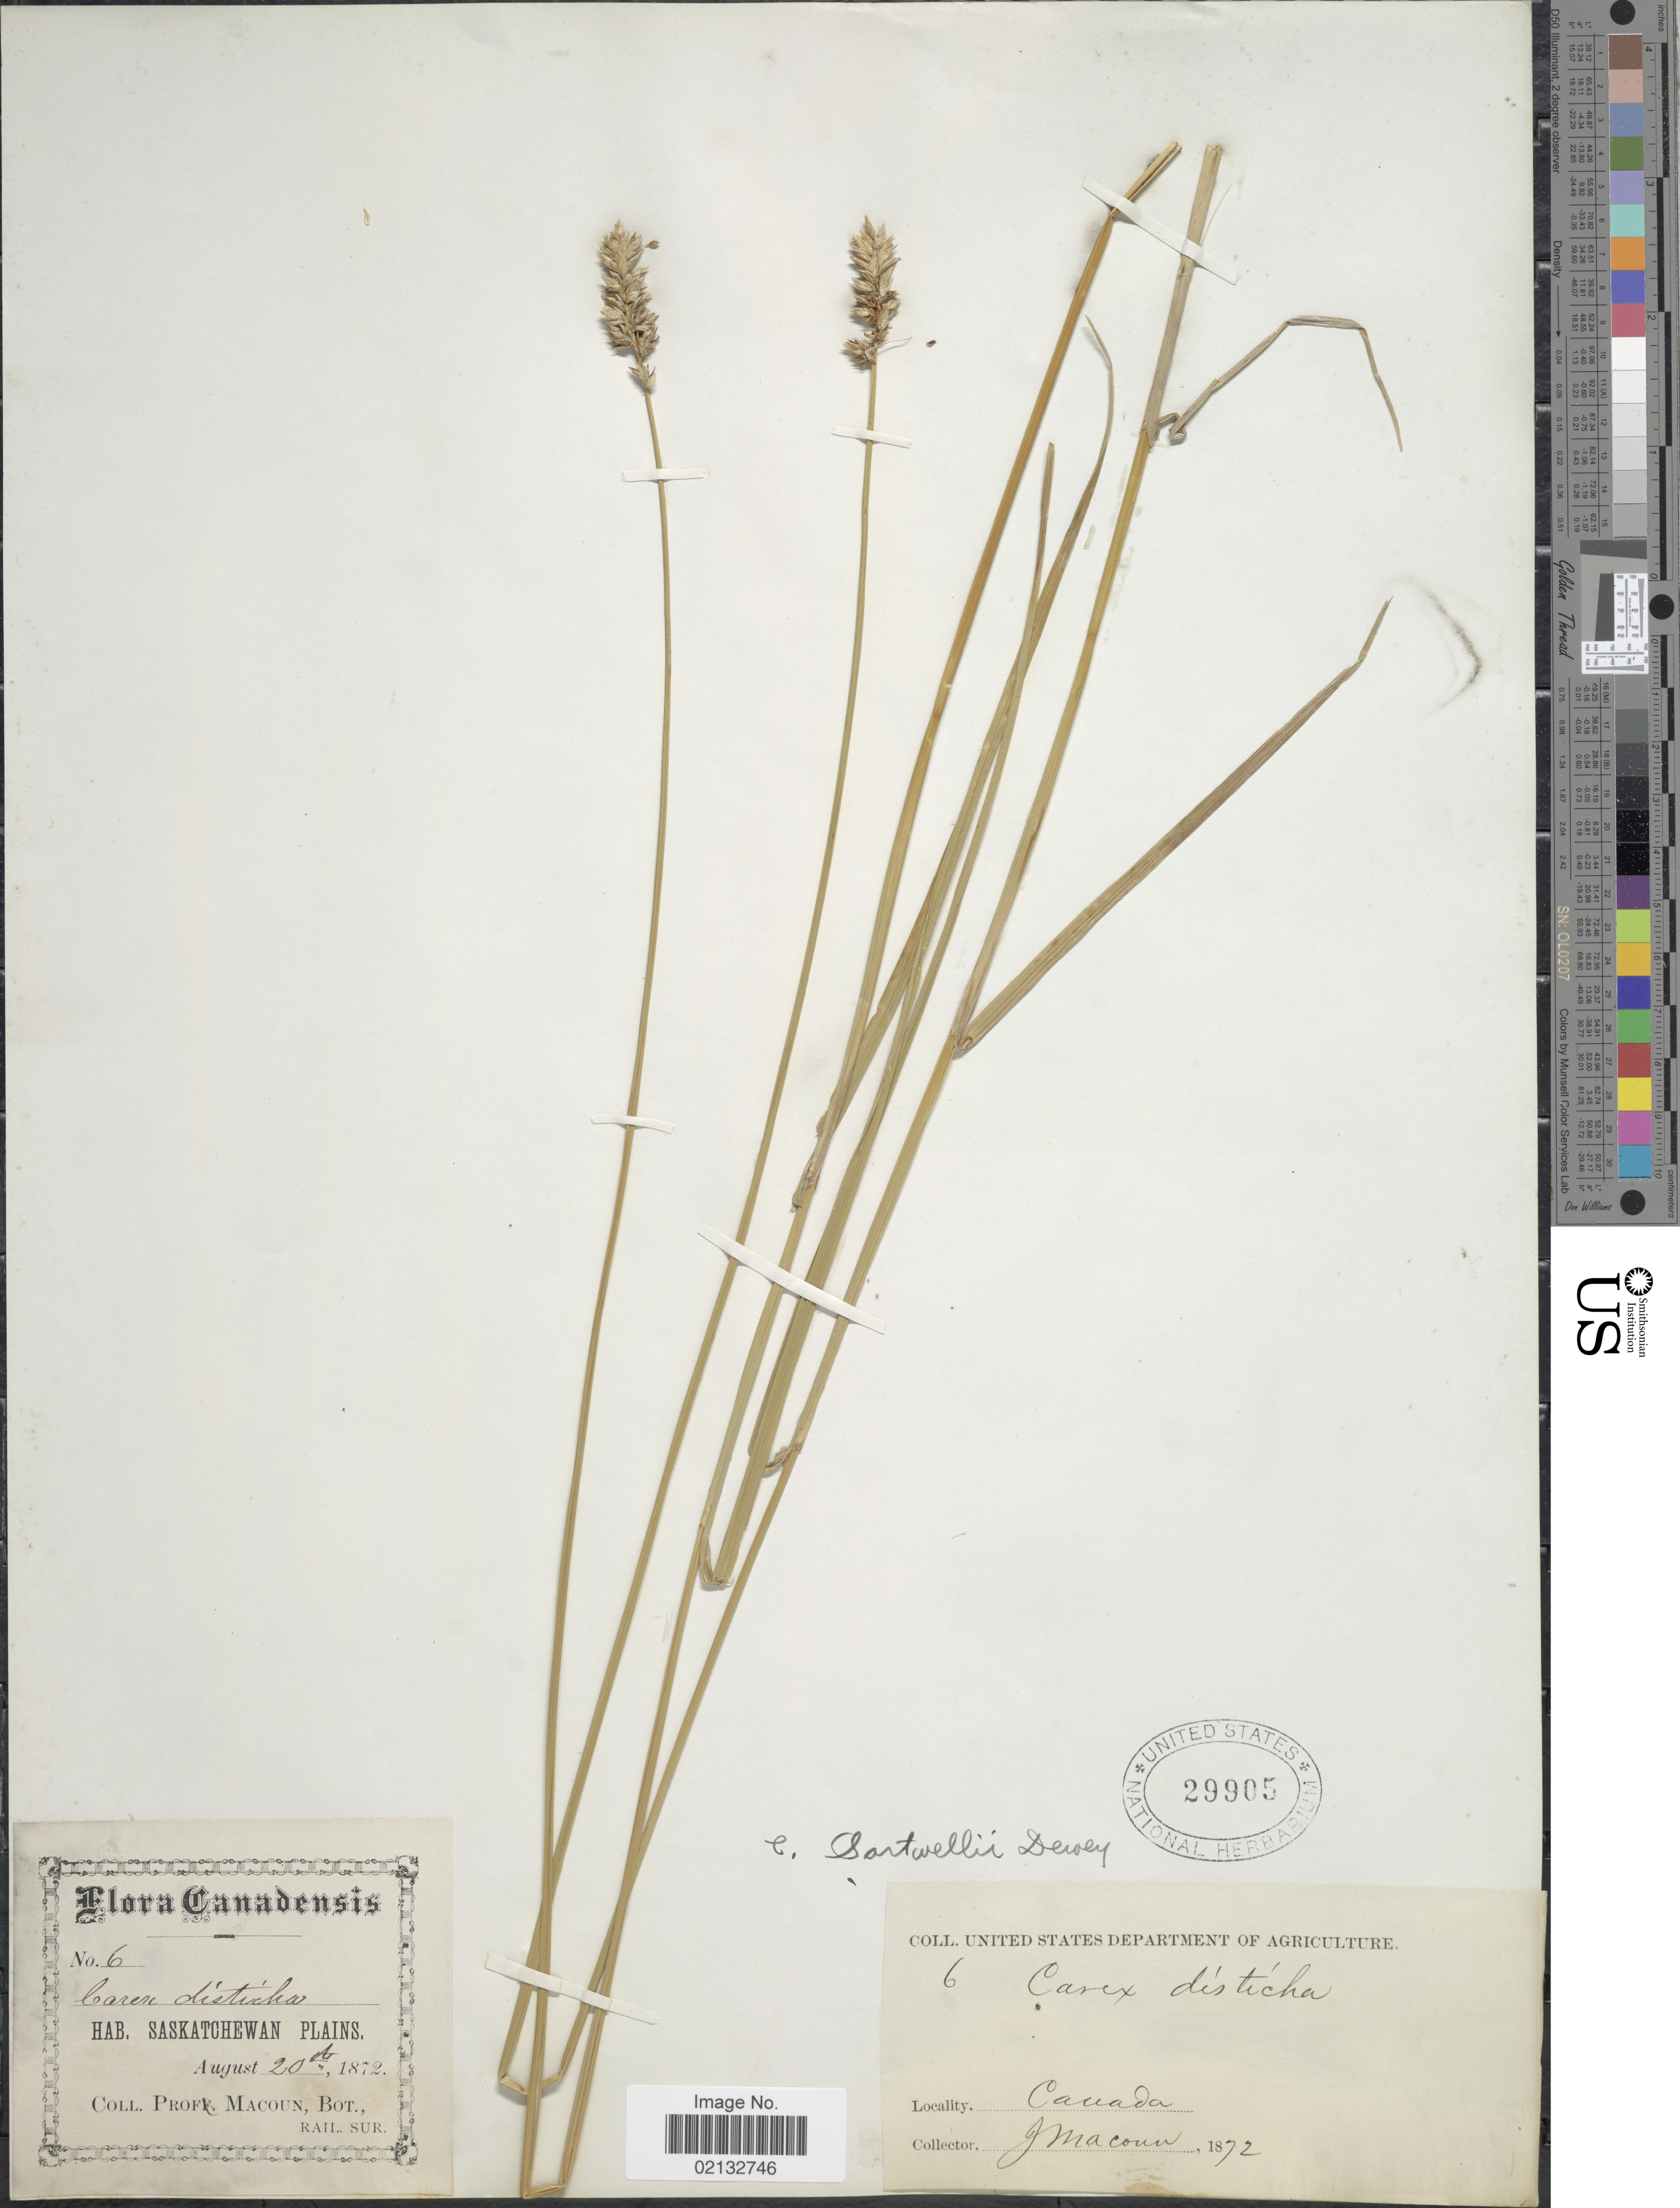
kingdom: Plantae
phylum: Tracheophyta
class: Liliopsida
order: Poales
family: Cyperaceae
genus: Carex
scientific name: Carex sartwellii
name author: Dewey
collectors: J. Macoun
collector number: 6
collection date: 1872-08-20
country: Canada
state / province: Saskatchewan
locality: Saskatchewan Plains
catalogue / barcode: US 29905